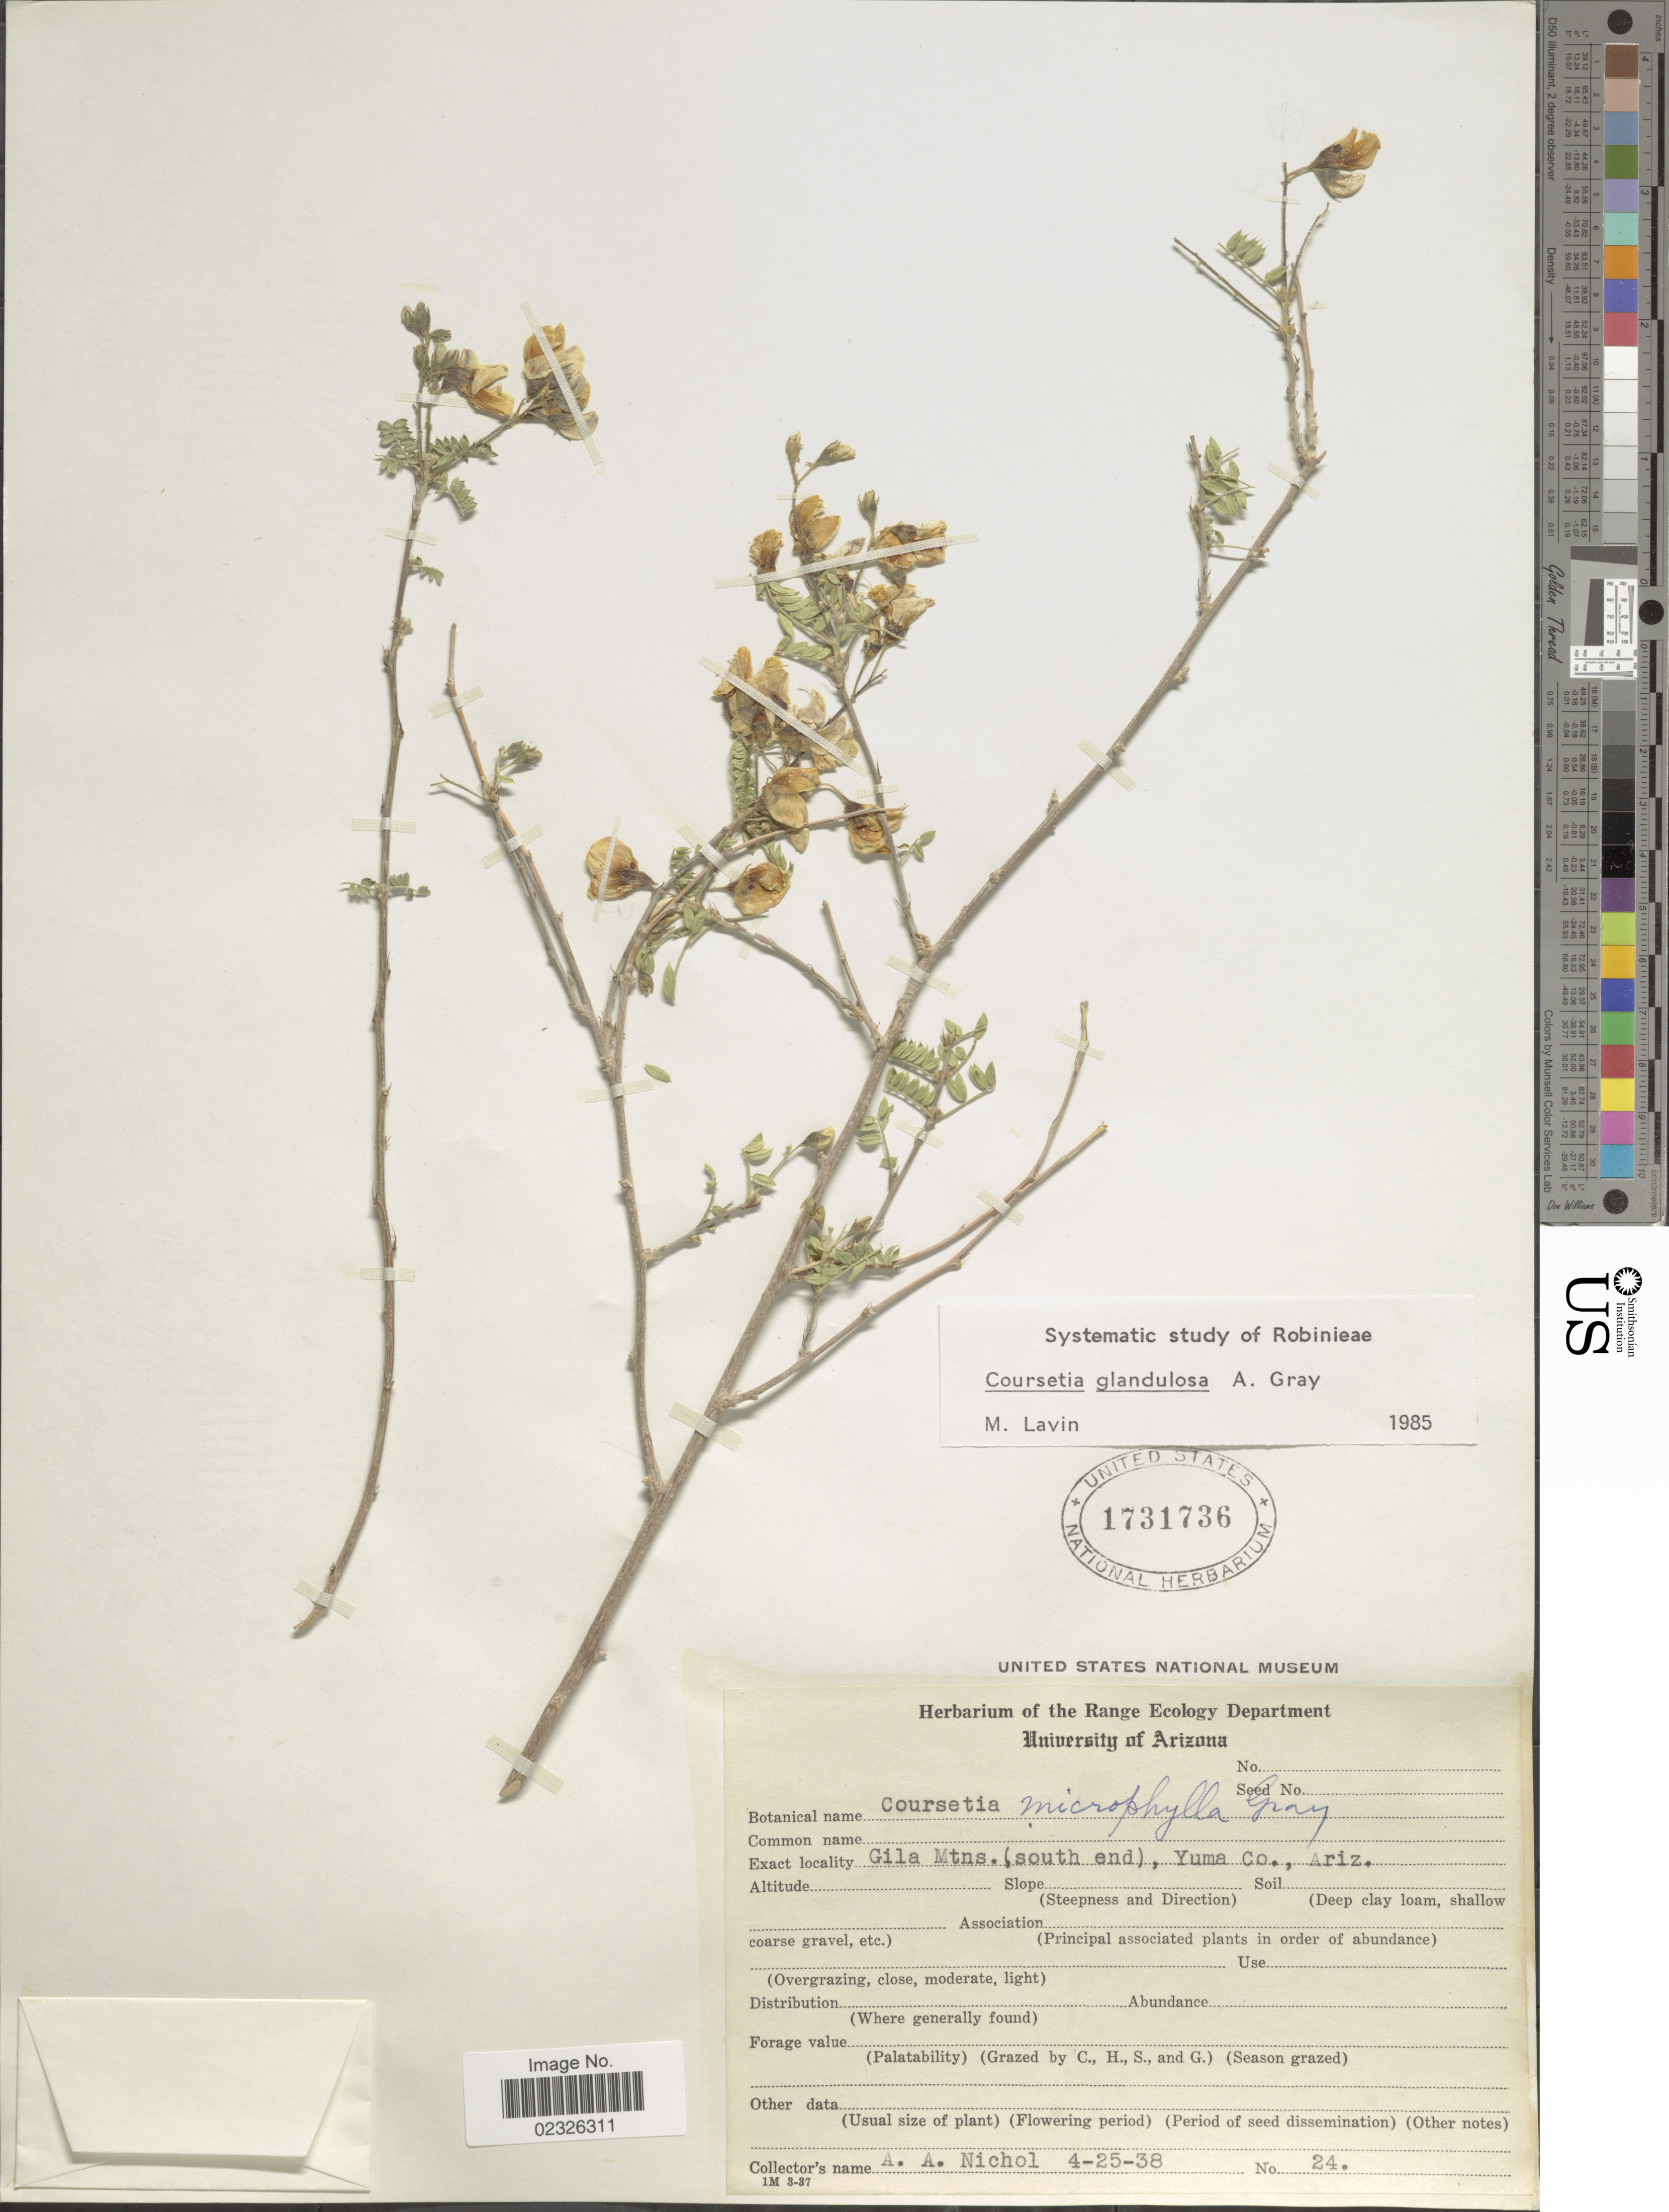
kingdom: Plantae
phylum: Tracheophyta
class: Magnoliopsida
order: Fabales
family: Fabaceae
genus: Coursetia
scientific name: Coursetia glandulosa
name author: A. Gray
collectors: A. Nichol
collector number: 24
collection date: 1938-04-25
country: United States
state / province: Arizona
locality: Gila Mtns. (south end), Yuma Co.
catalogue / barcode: US 1731736